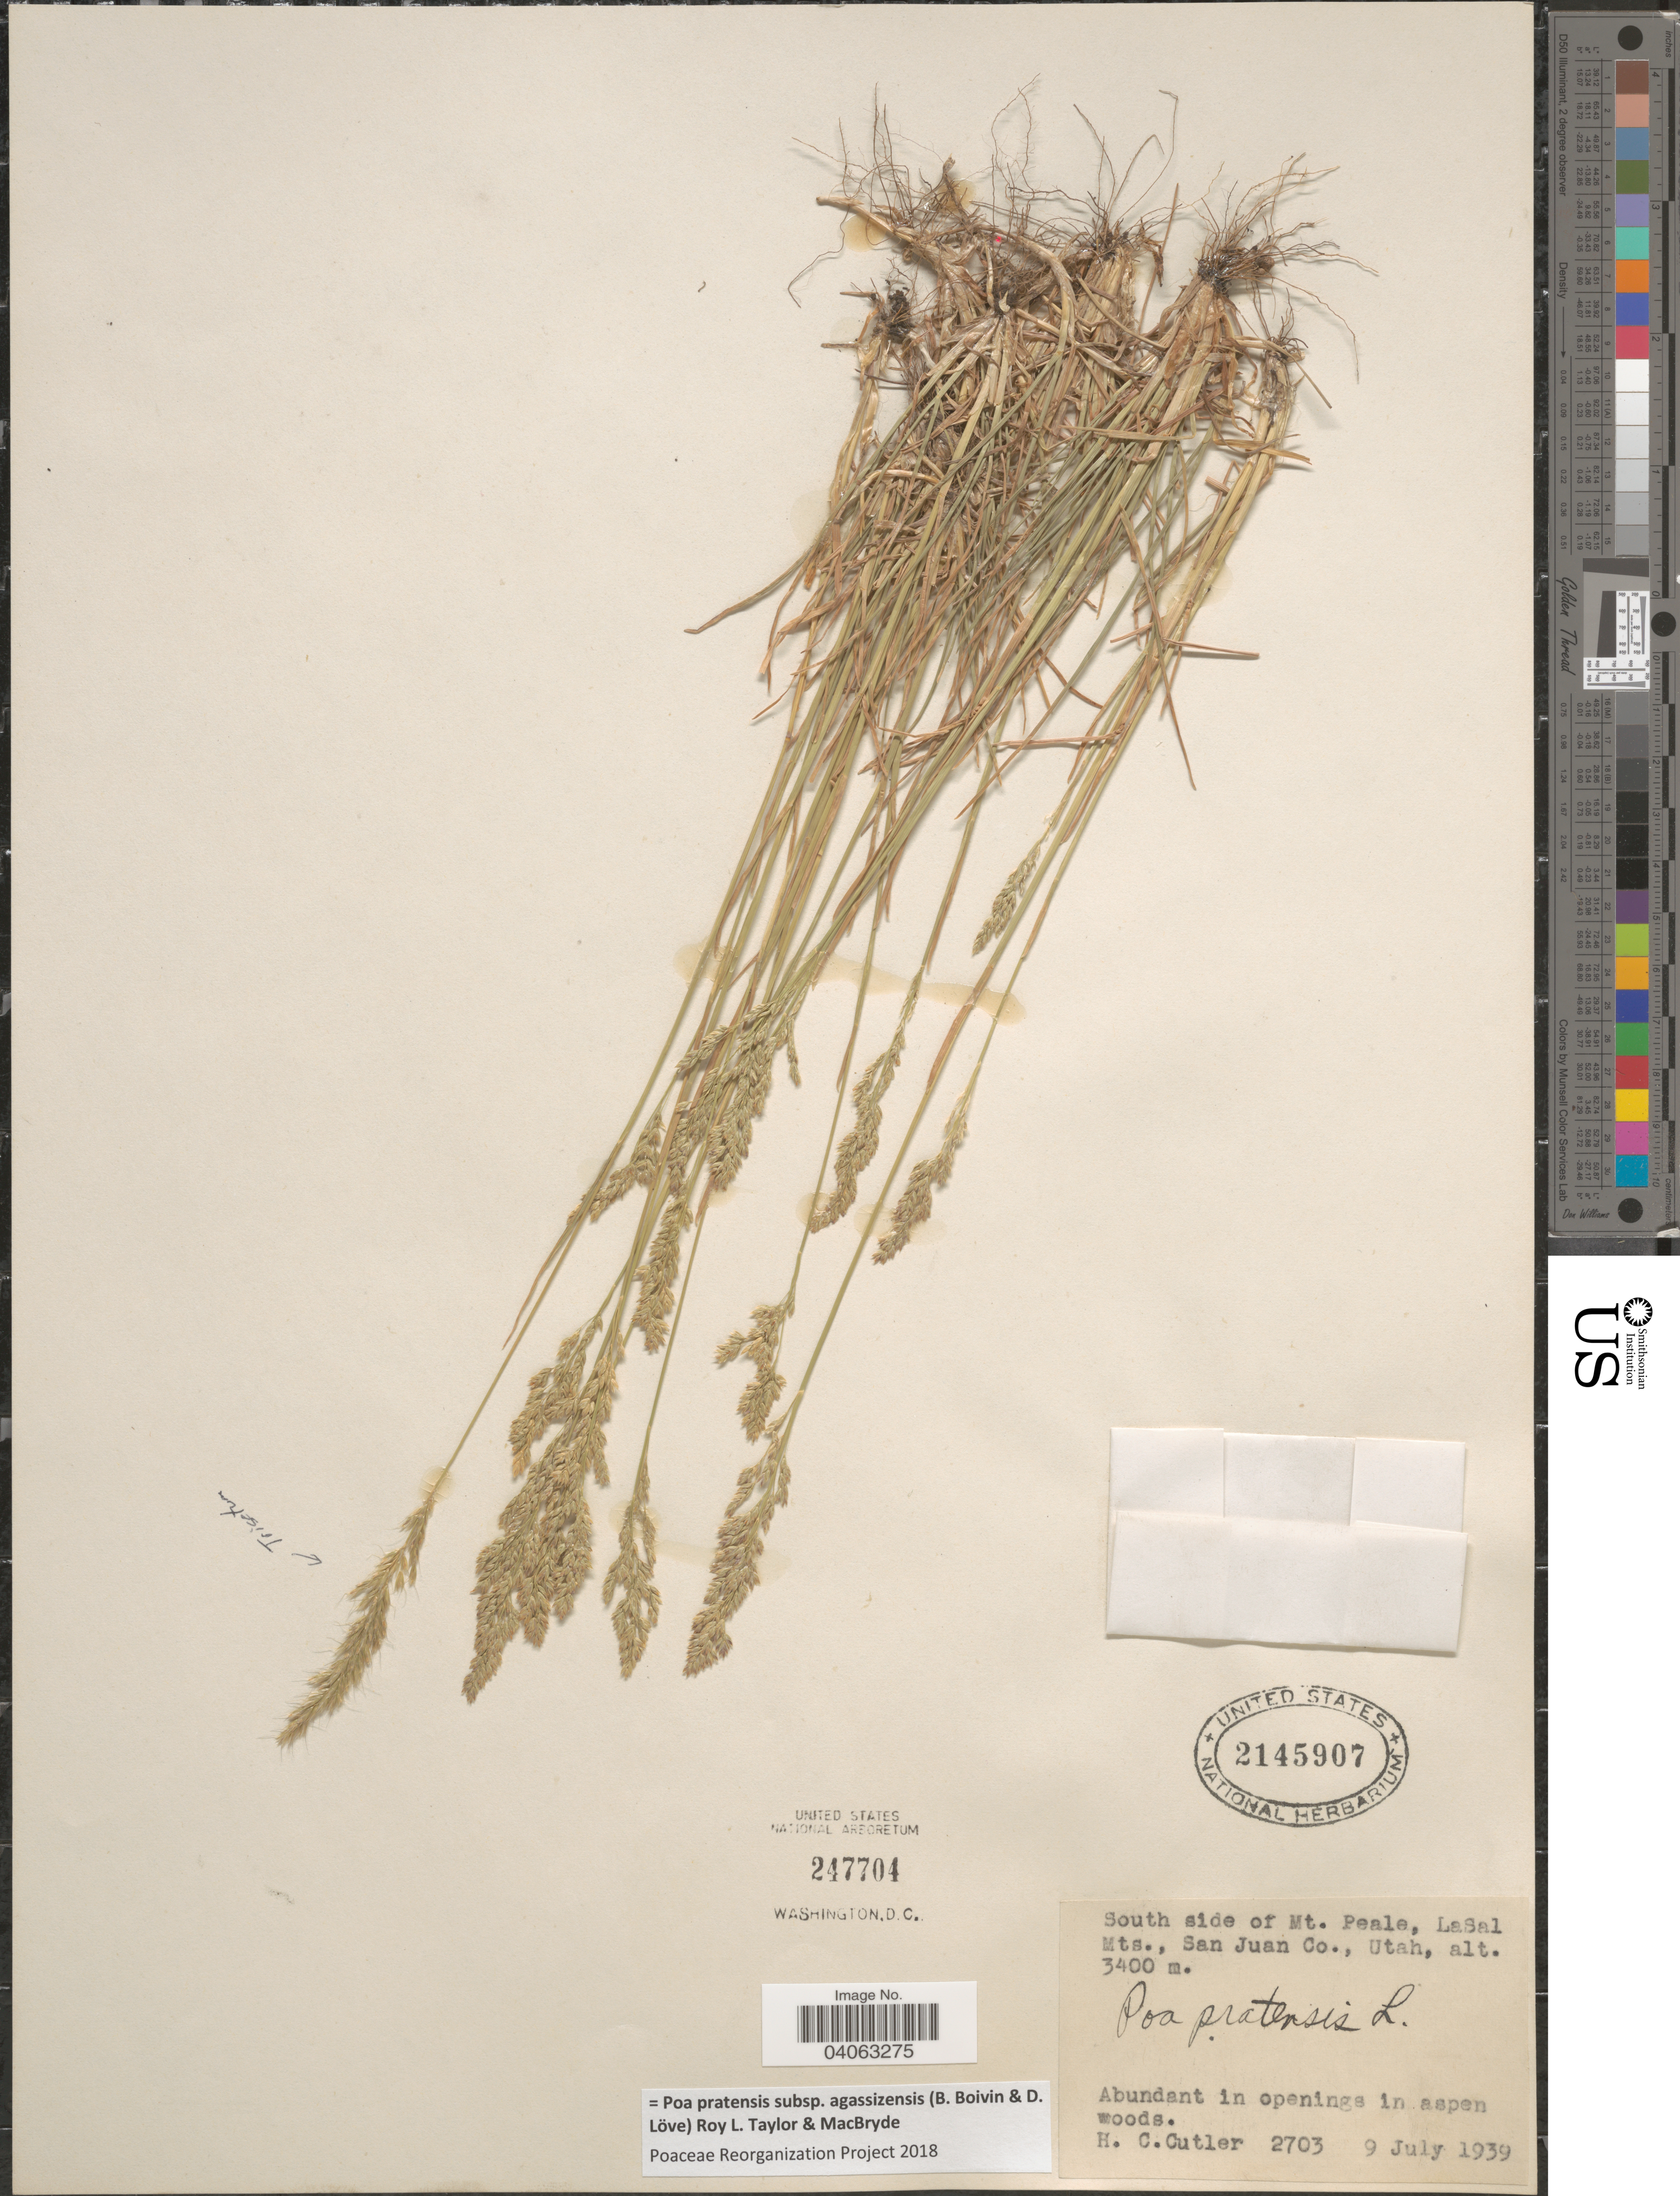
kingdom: Plantae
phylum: Tracheophyta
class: Liliopsida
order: Poales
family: Poaceae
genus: Poa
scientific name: Poa pratensis subsp. agassizensis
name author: (B. Boivin & D. Löve) Roy L. Taylor & MacBryde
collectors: H. C. Cutler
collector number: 2703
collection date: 1939-07-09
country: United States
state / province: Utah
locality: South side of Mt. Peale, LaSal Mts., San Juan Co.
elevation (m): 3400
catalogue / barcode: US 2145907